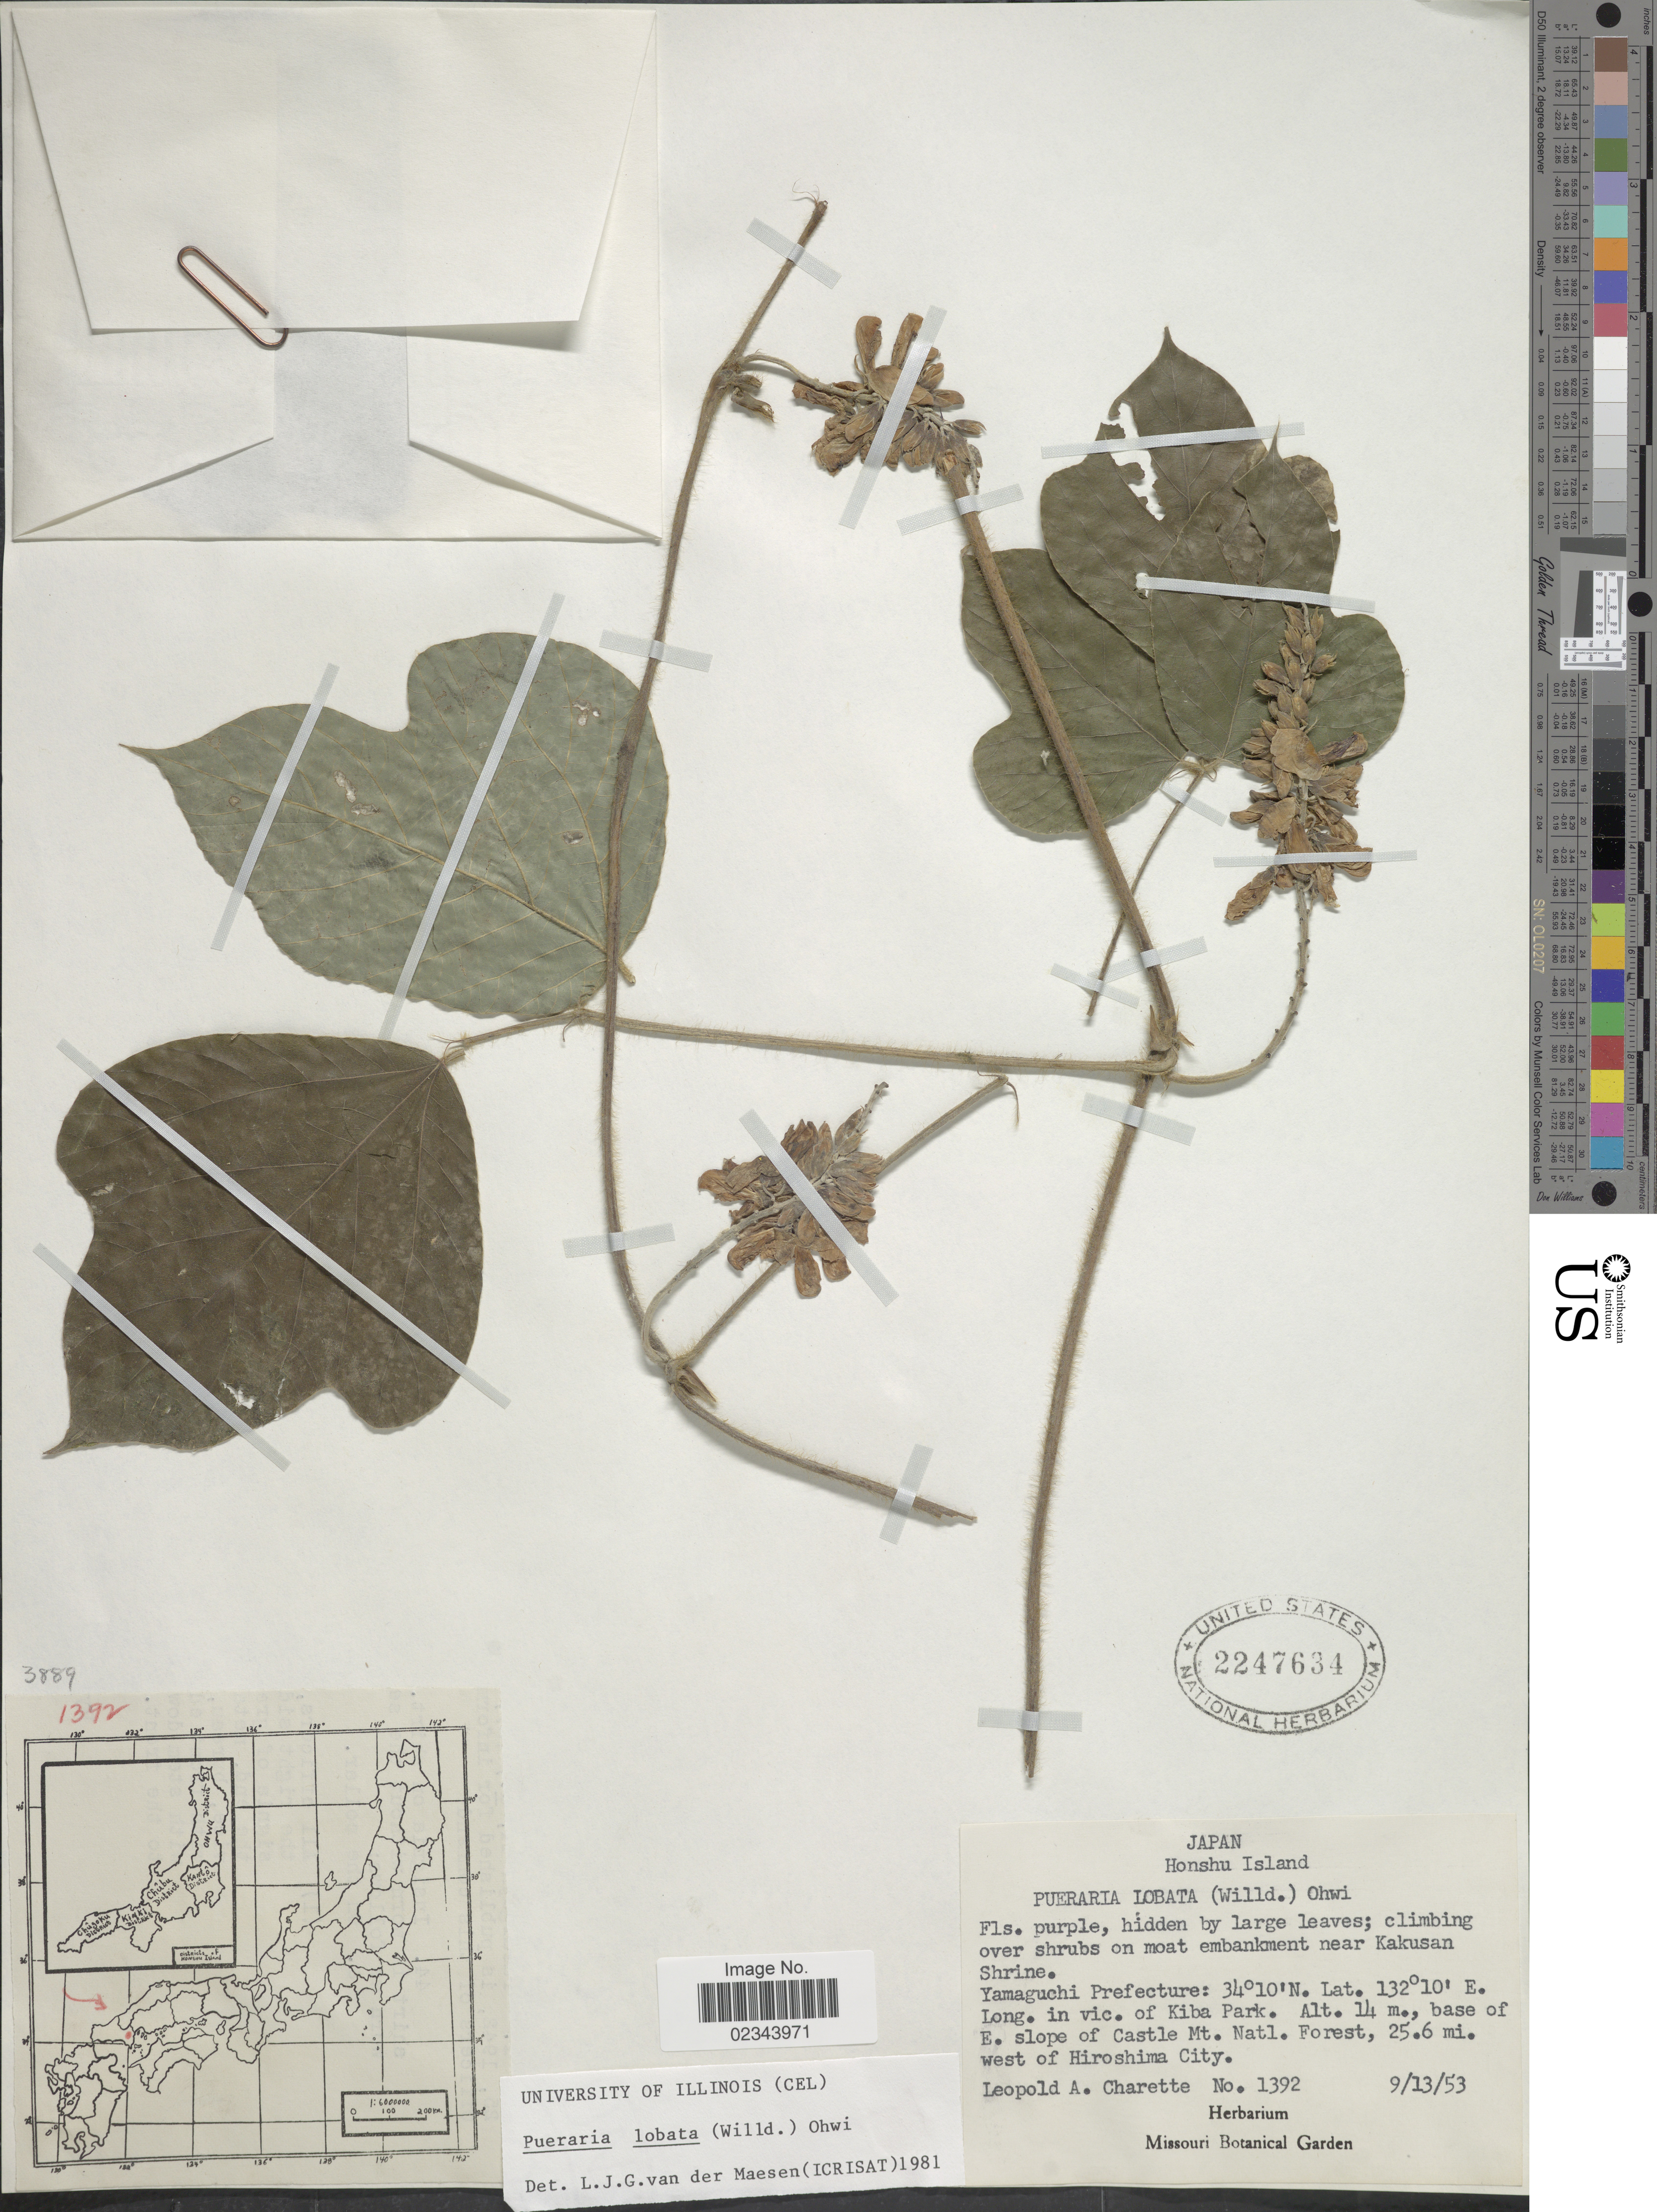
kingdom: Plantae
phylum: Tracheophyta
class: Magnoliopsida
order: Fabales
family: Fabaceae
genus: Pueraria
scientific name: Pueraria lobata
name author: (Willd.) Ohwi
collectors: L. A. Charette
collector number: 1392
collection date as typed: Transcribed d/m/y: 13/9/53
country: Japan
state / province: Yamaguti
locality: Honshu Island. In vic. of Kiba Park, base of E. slope of Castle Mt. Natl. Forest, 25.6 mi. west of Hiroshima City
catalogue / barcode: US 2247634